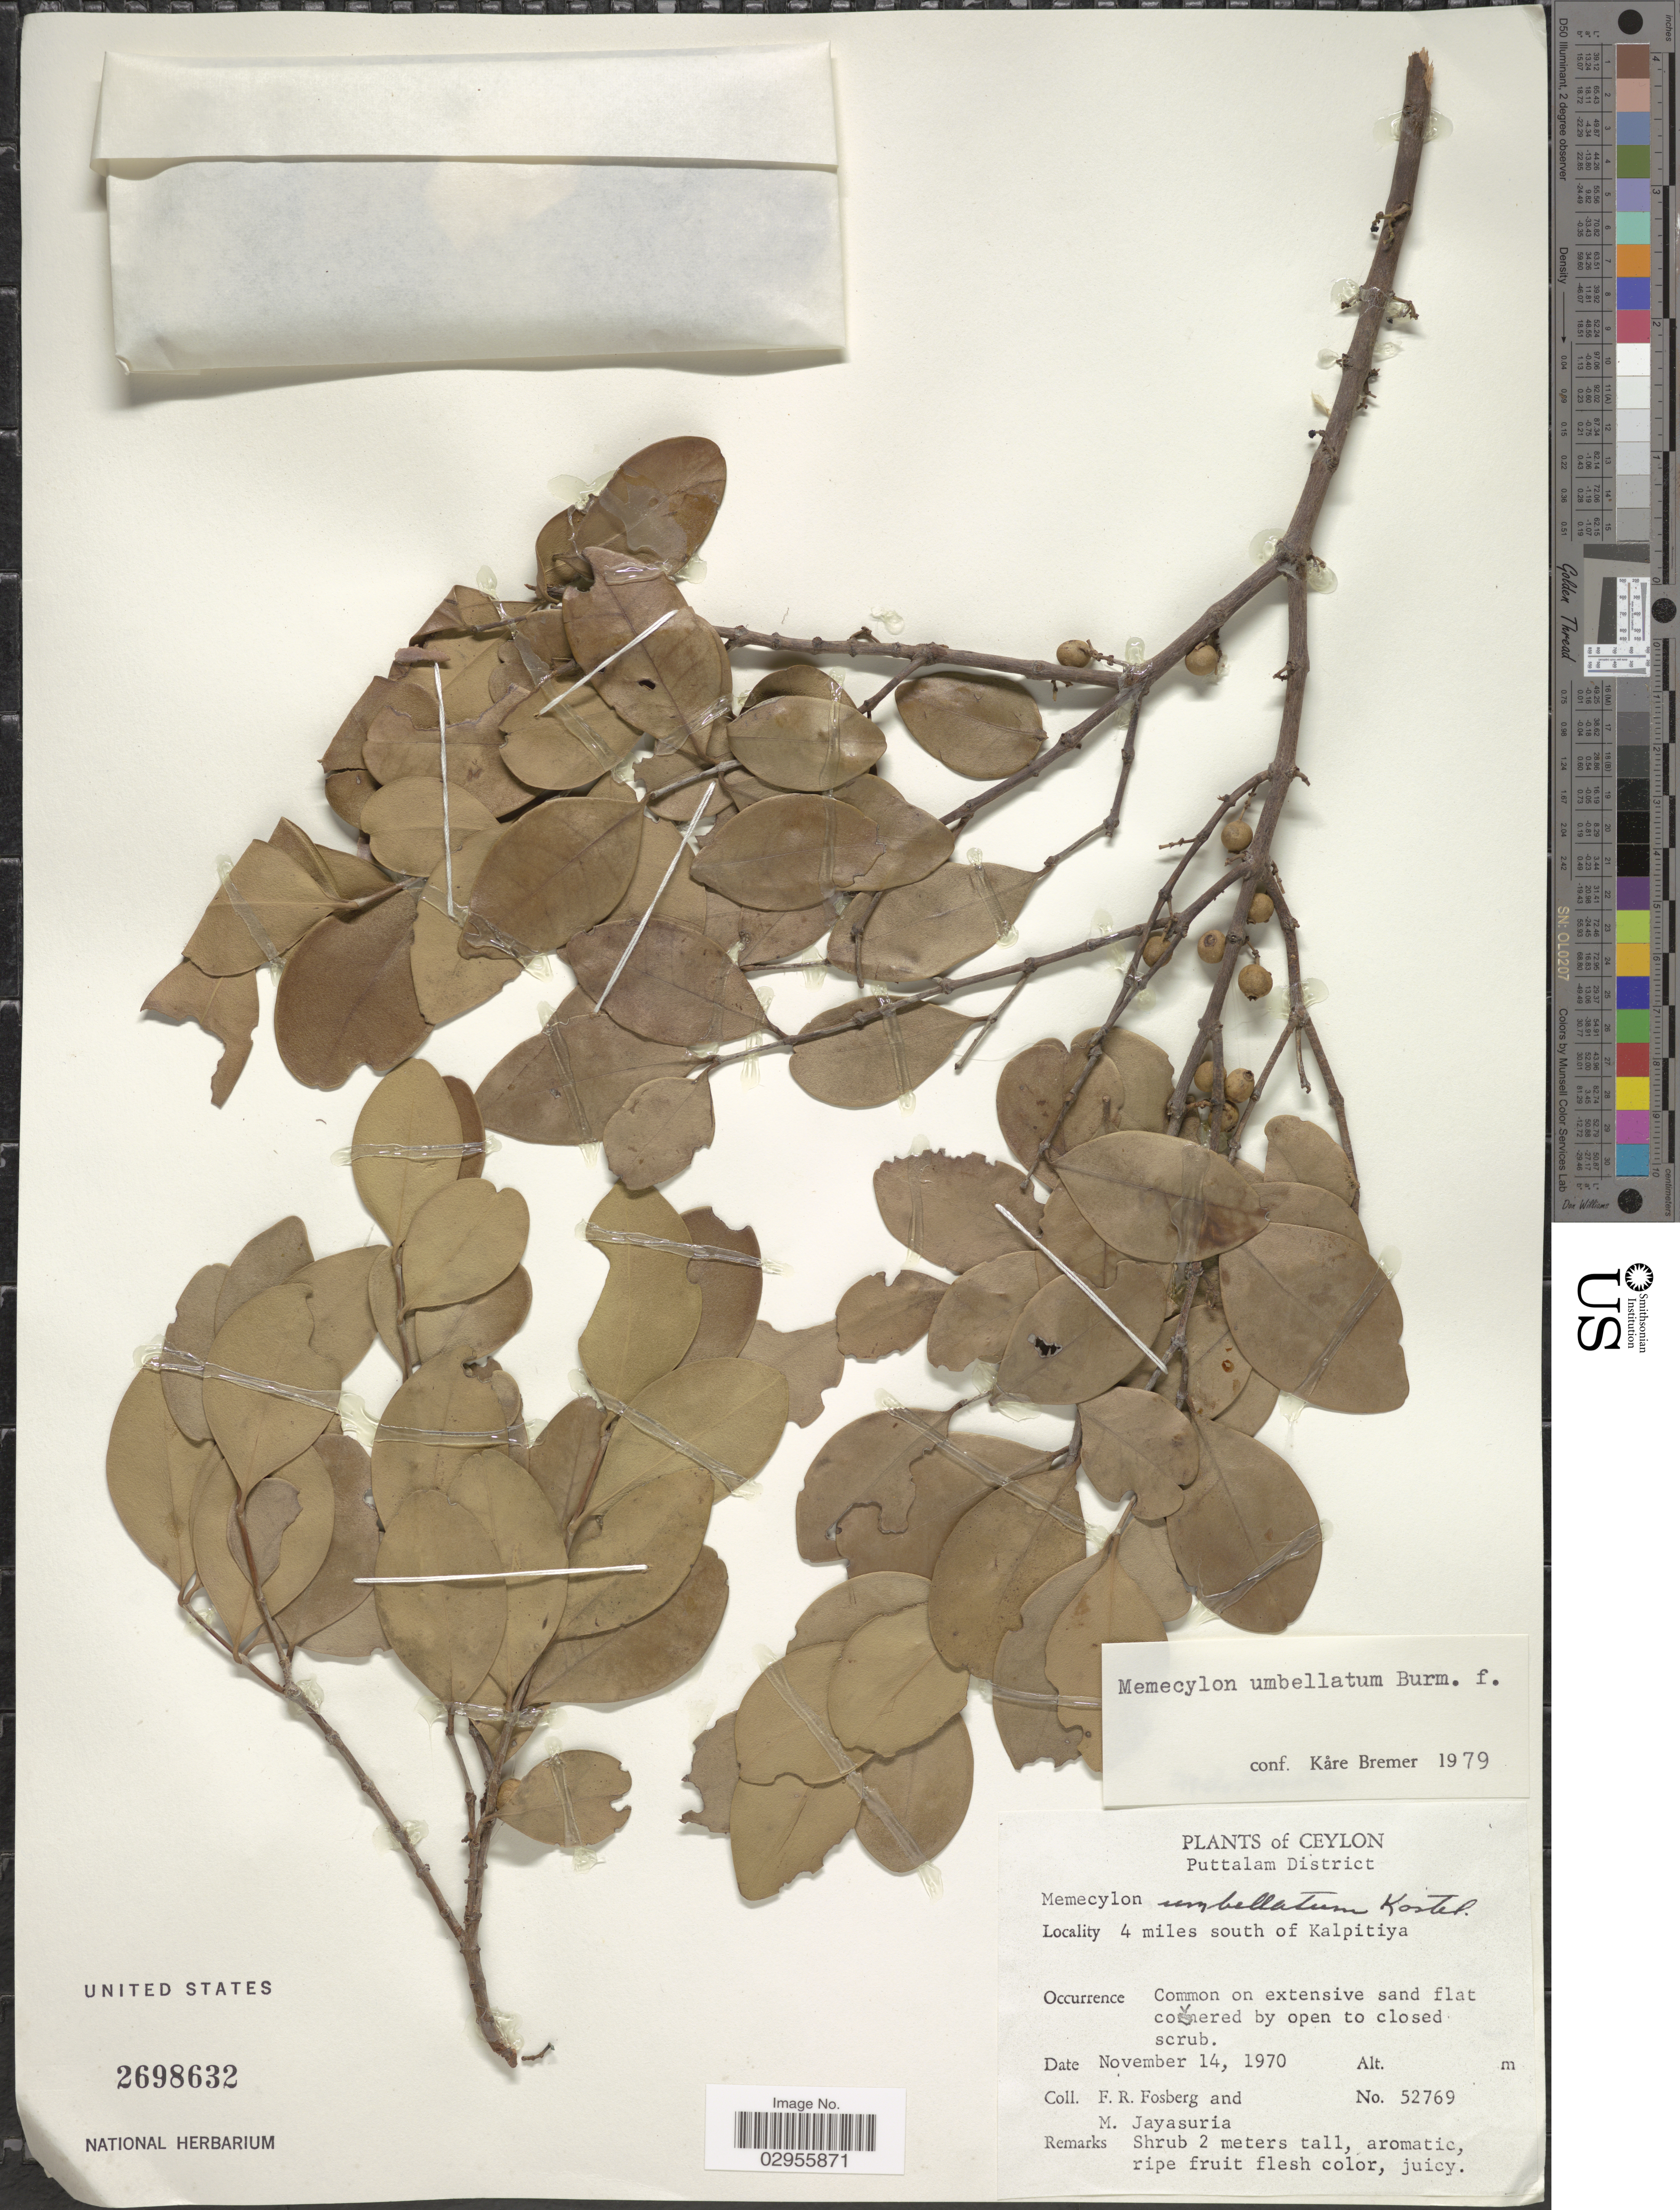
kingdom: Plantae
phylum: Tracheophyta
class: Magnoliopsida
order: Myrtales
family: Melastomataceae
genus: Memecylon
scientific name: Memecylon umbellatum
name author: Burm. f.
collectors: F. R. Fosberg & M. Jayasuriya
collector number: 52769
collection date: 1970-11-14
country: Sri Lanka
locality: Ceylon. Puttalam District. 4 miles south of Kalpitiya.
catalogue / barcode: US 2698632